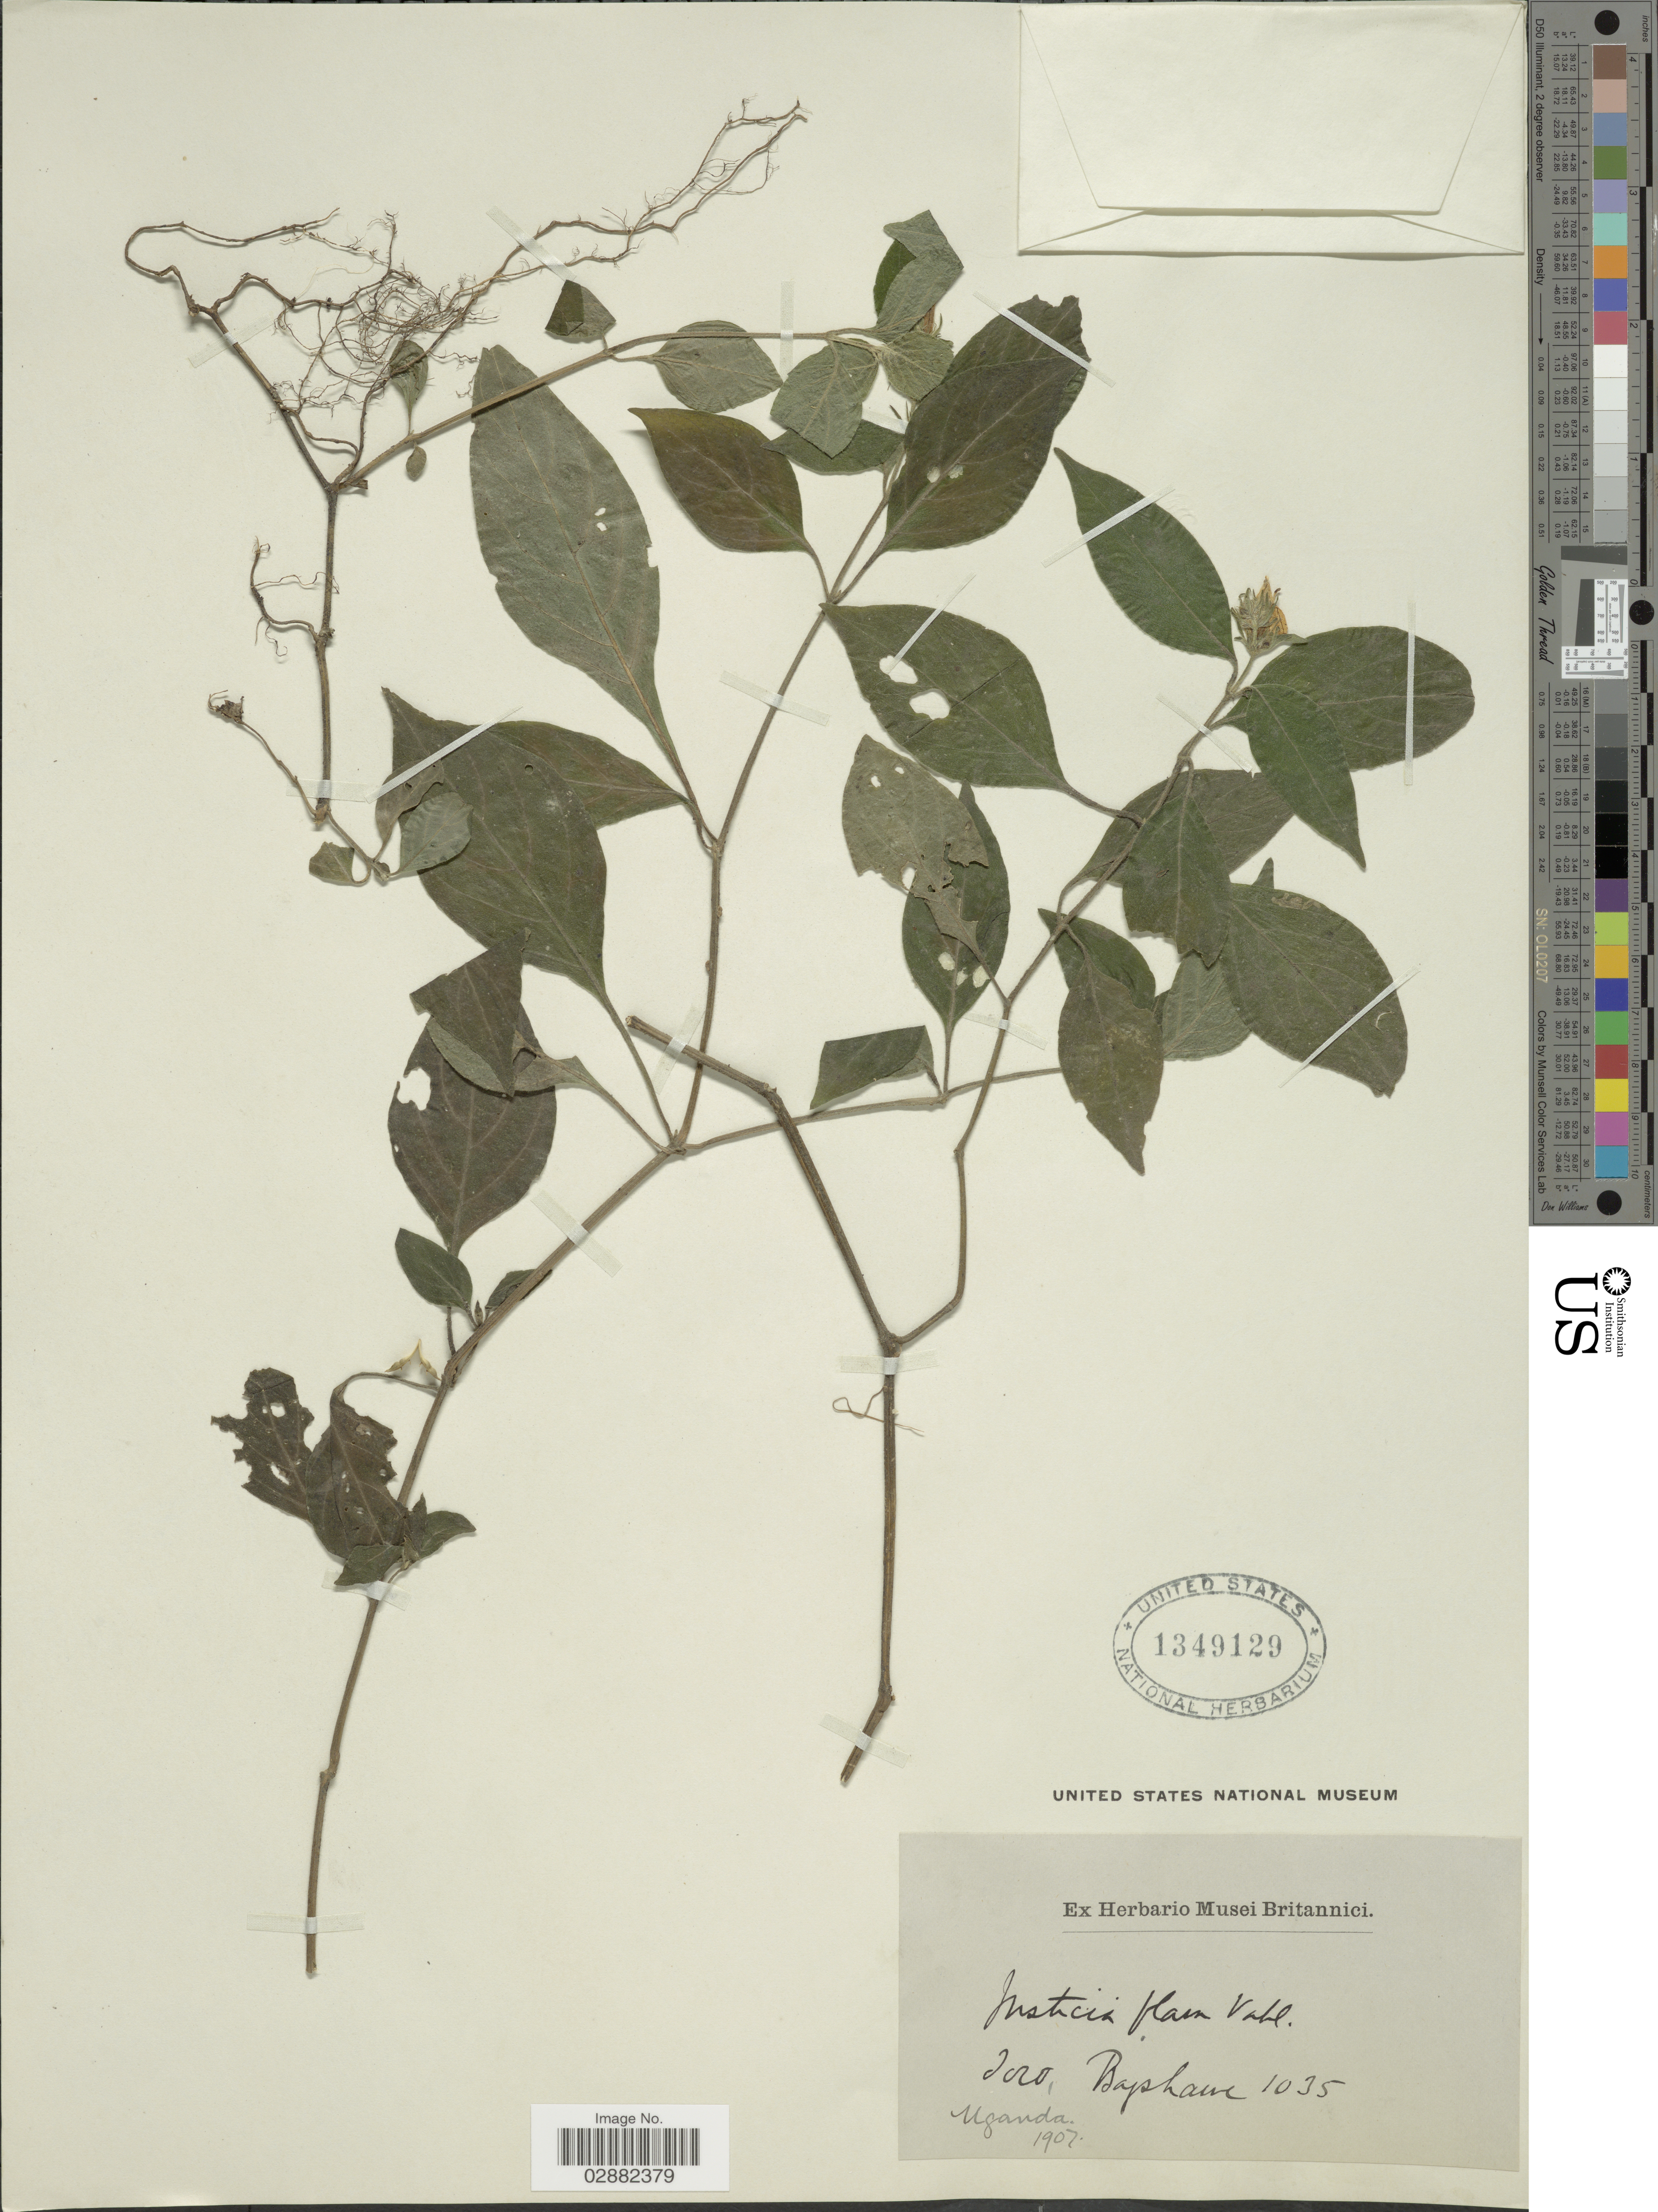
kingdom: Plantae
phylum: Tracheophyta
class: Magnoliopsida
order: Lamiales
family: Acanthaceae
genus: Justicia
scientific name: Justicia flava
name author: (Forssk.) Vahl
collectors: Bagshawe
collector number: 1035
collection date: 1907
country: Uganda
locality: Toro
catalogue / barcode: US 1349129